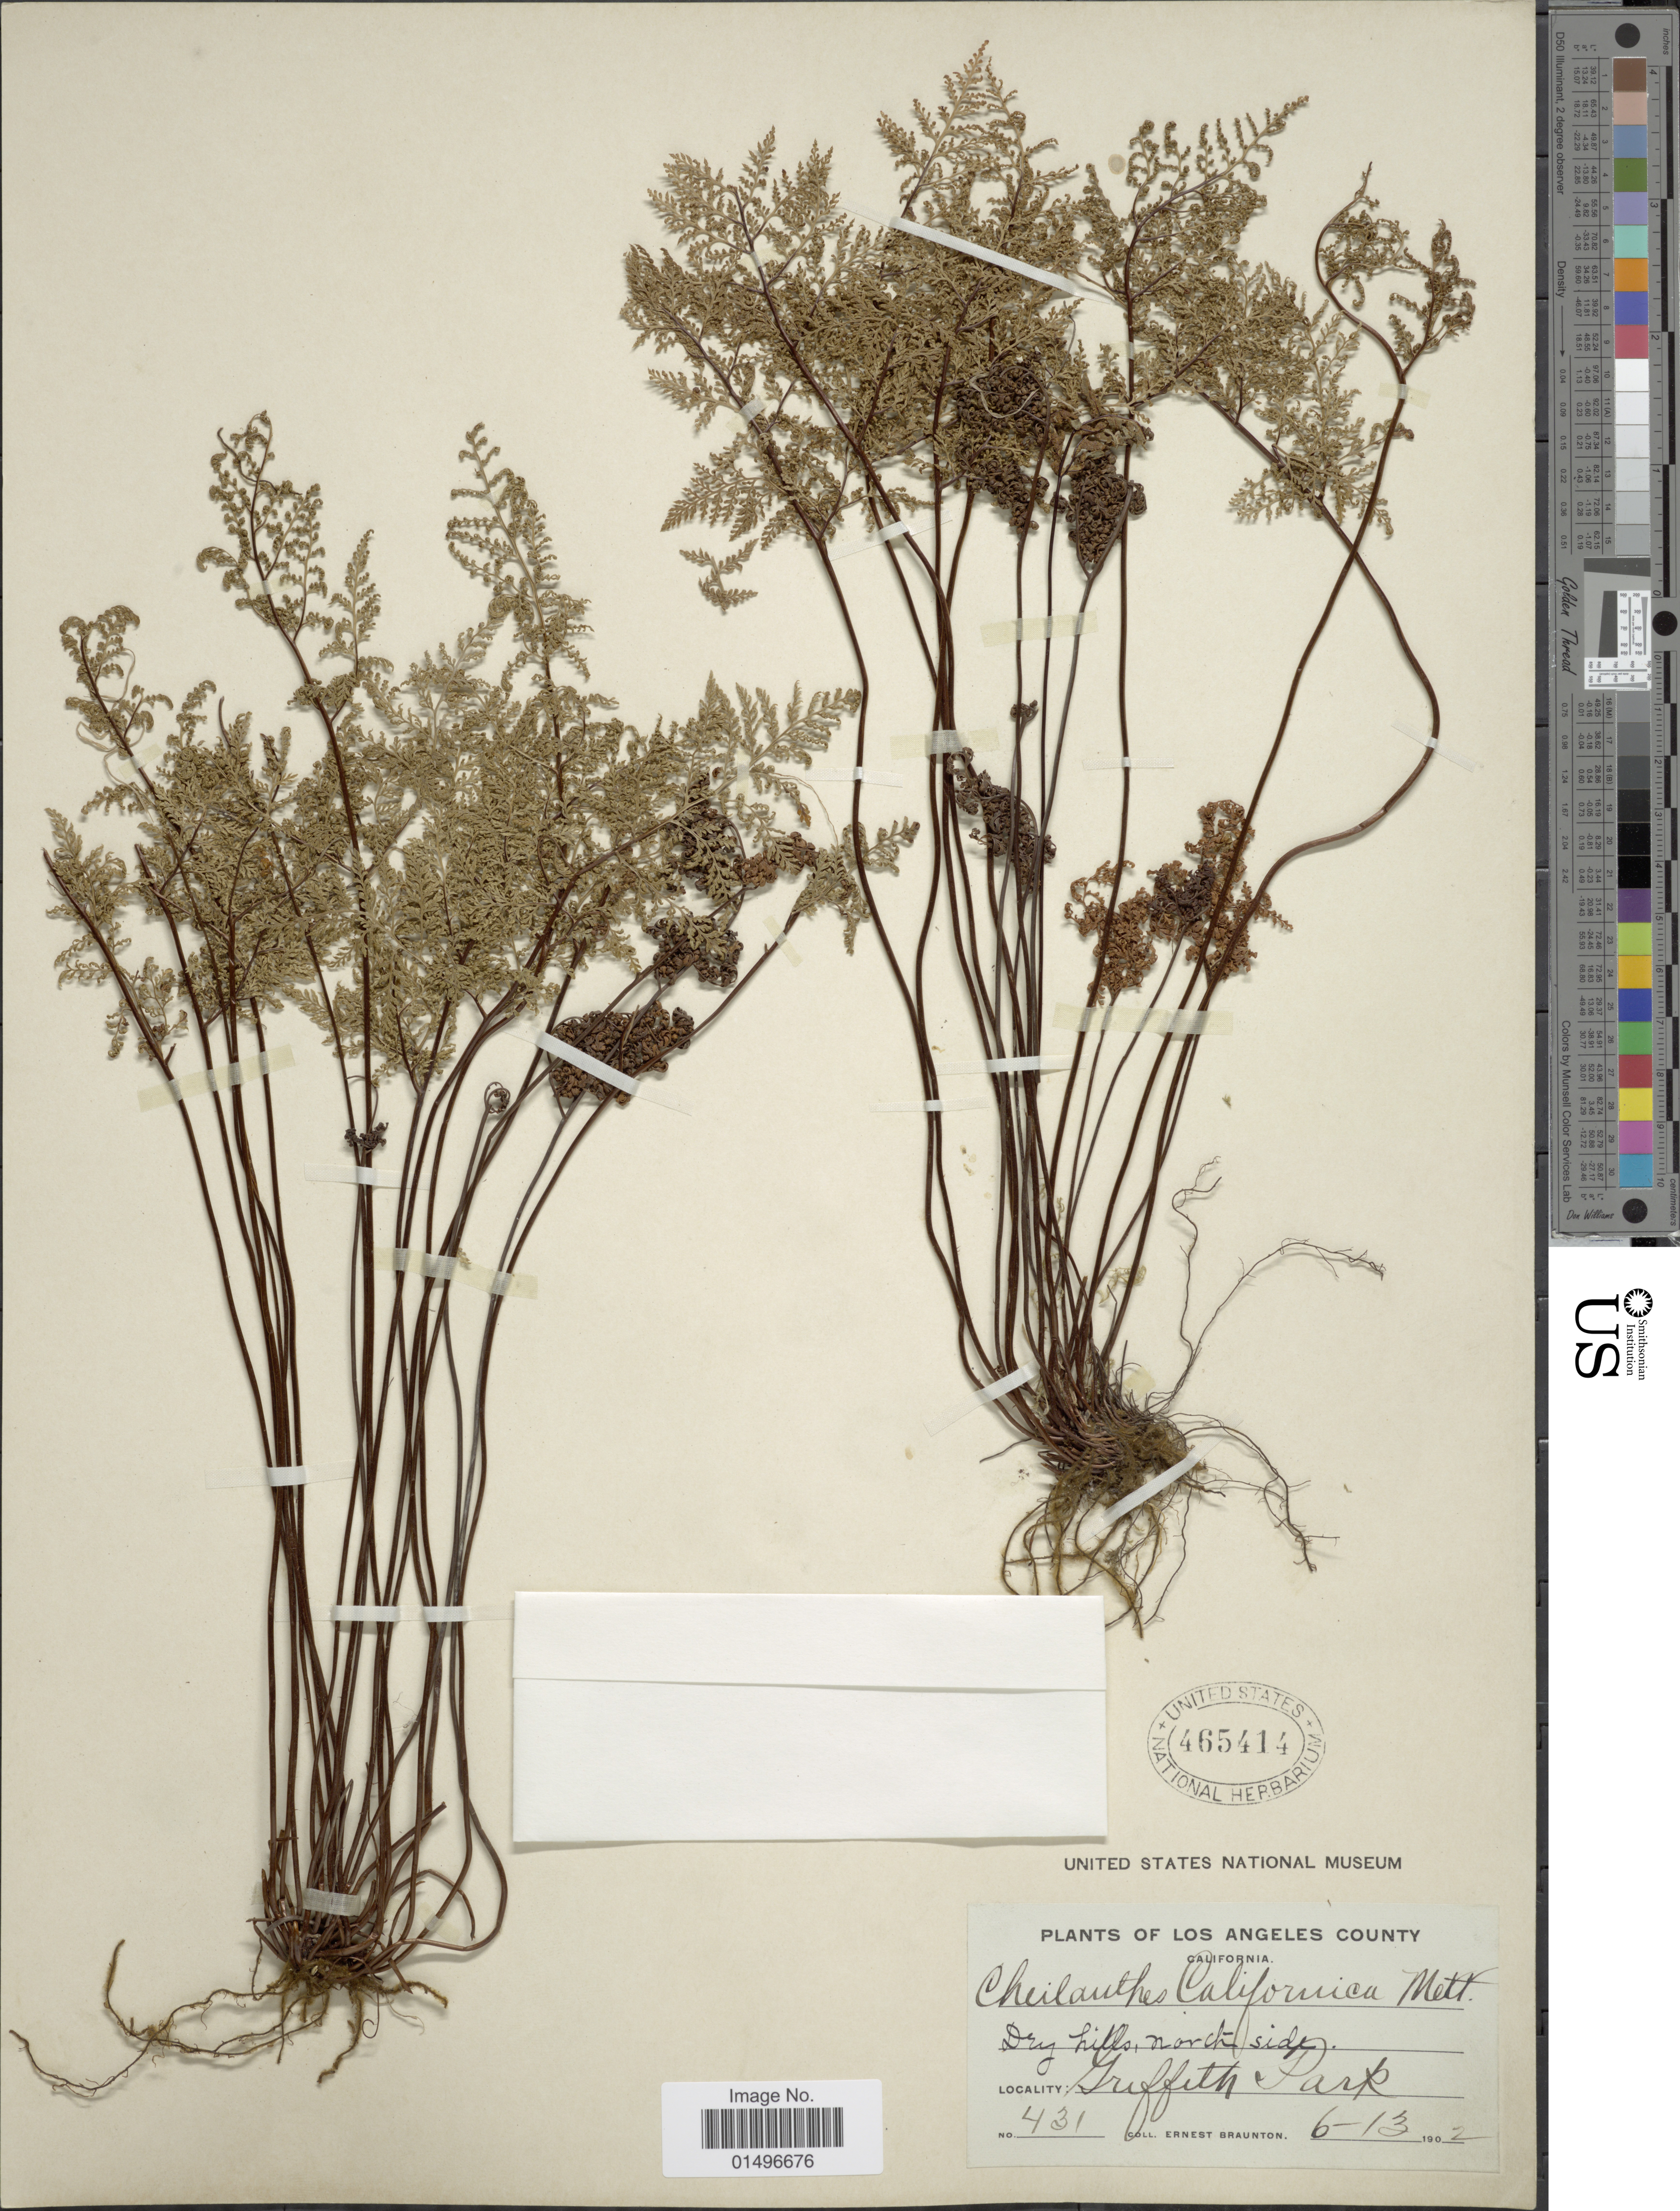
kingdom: Plantae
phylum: Tracheophyta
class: Polypodiopsida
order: Polypodiales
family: Pteridaceae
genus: Aspidotis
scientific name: Aspidotis californica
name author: (Hook.) Nutt. ex Copel.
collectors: E. Braunton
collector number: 431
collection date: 1902-06-13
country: United States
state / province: California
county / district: Los Angeles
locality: California, Los Angeles County, North side Griffith park.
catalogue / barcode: US 465414